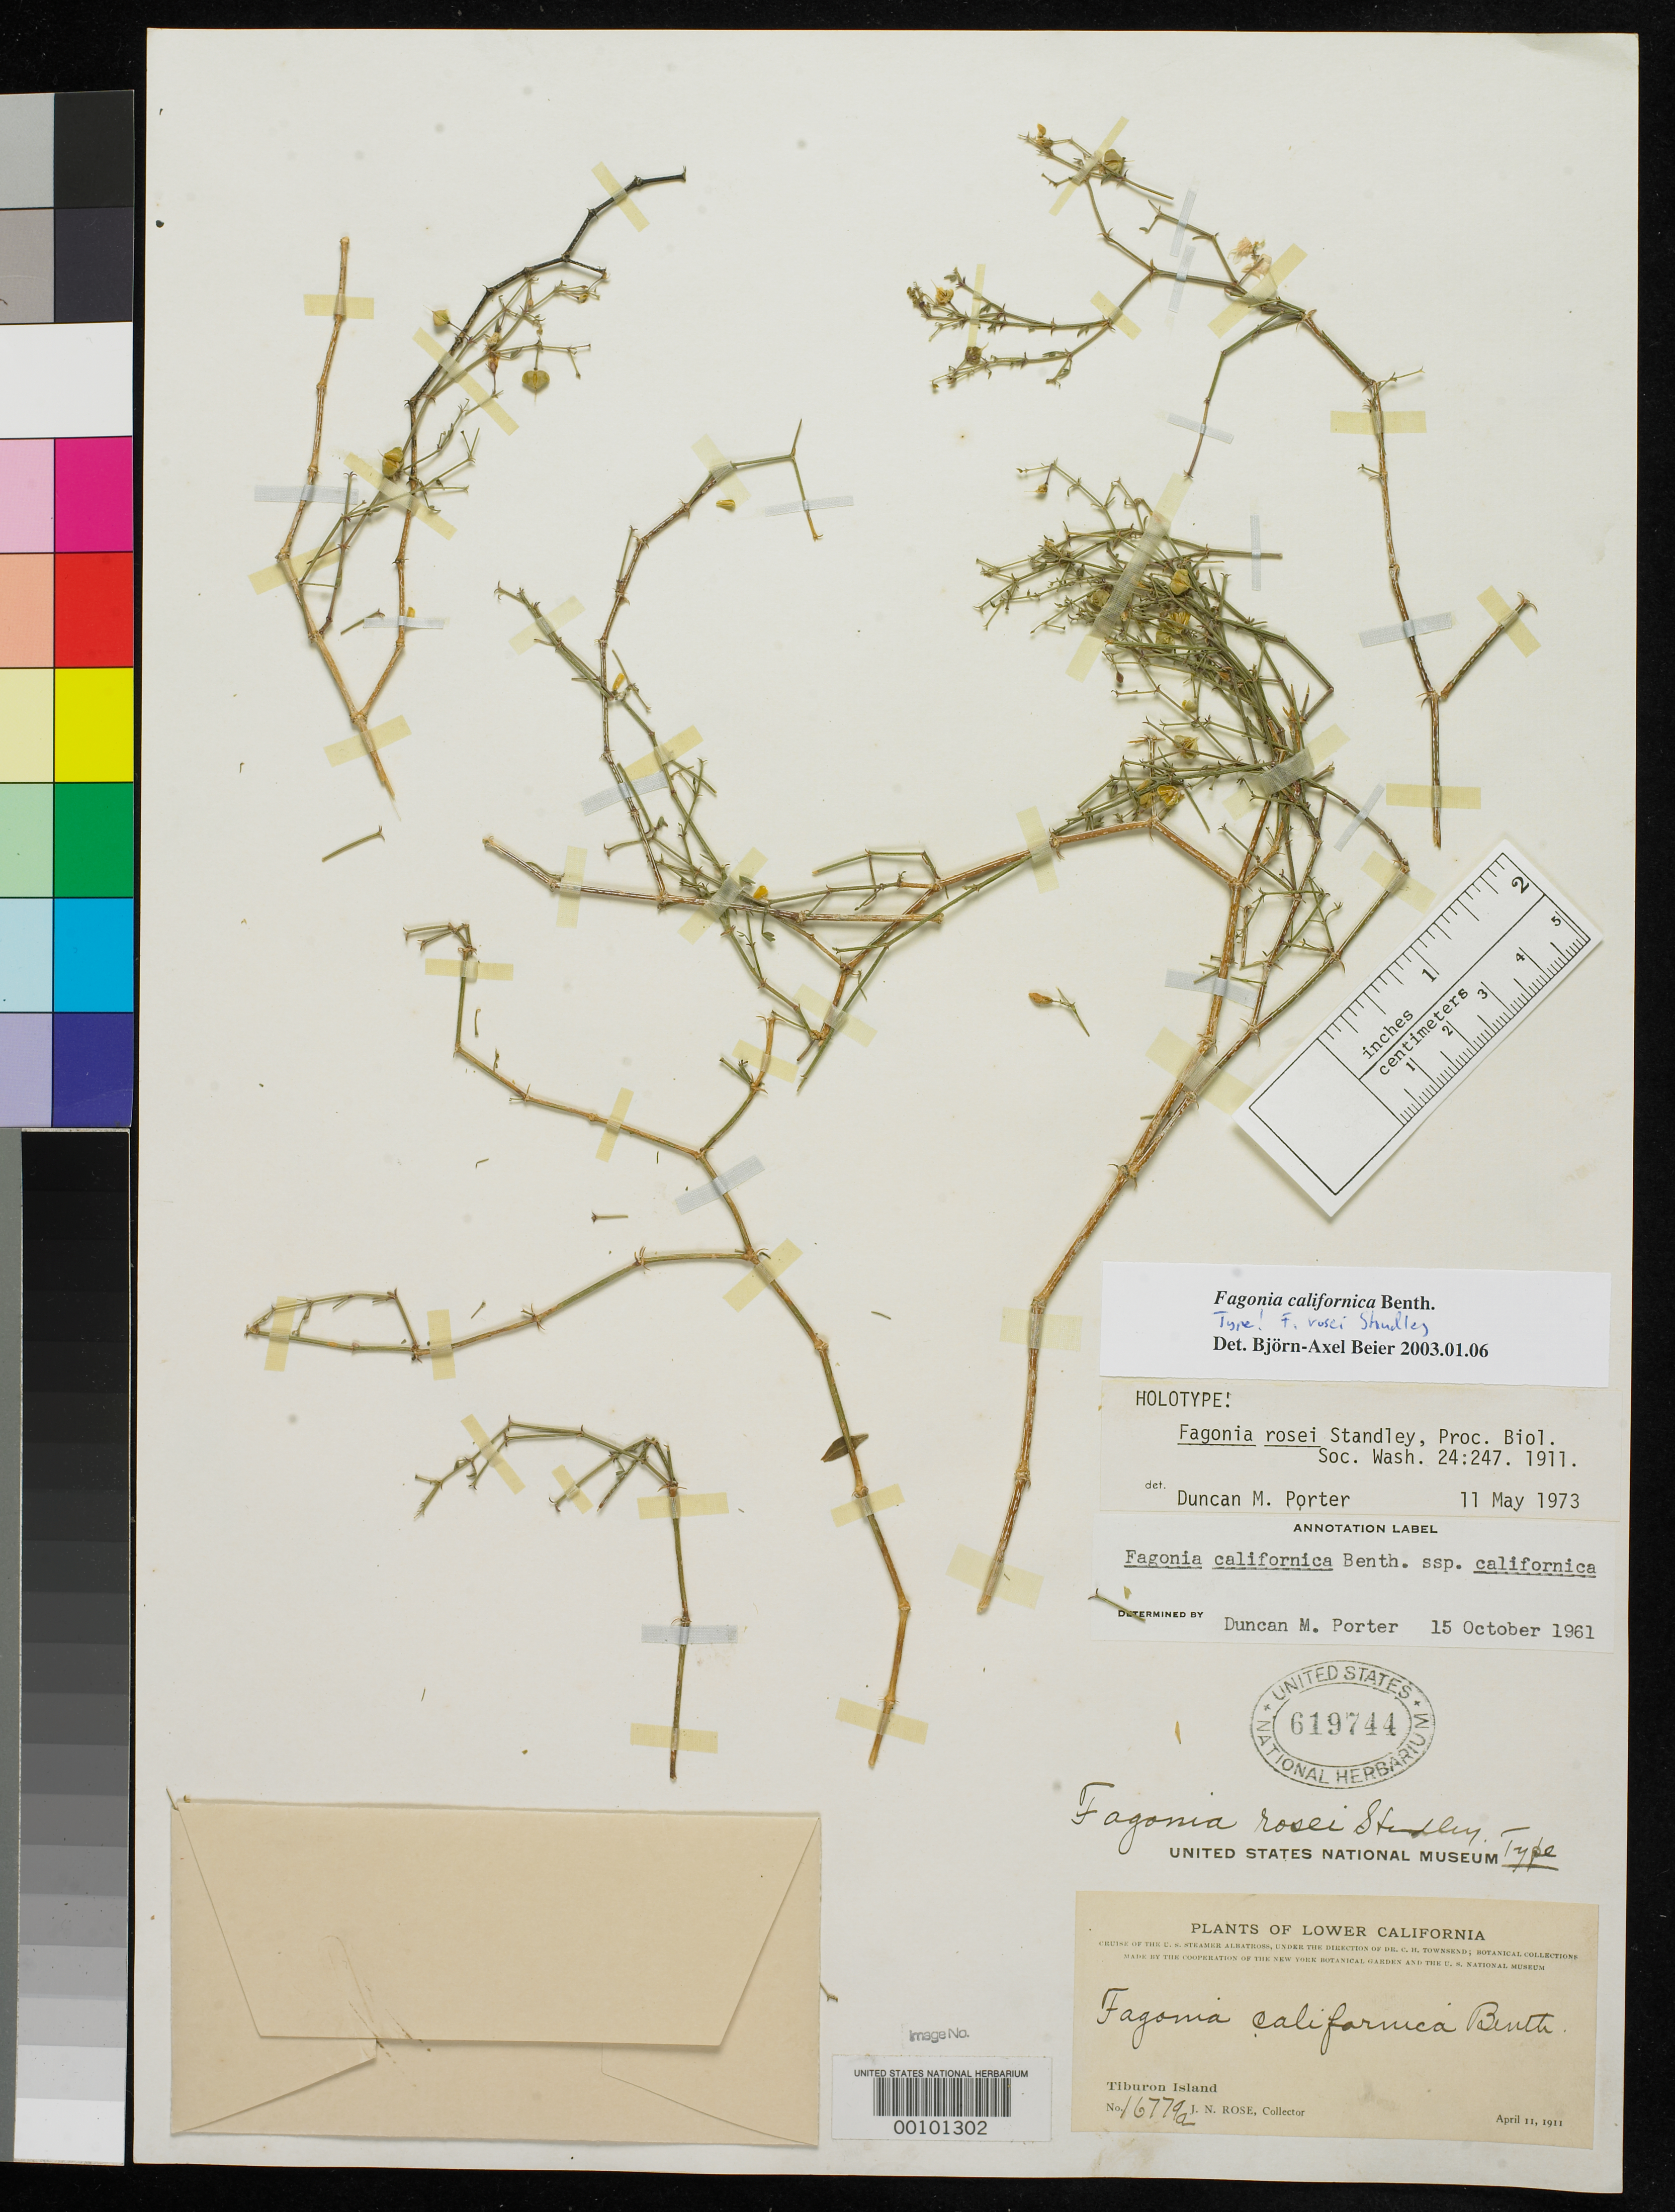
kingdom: Plantae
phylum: Tracheophyta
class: Magnoliopsida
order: Zygophyllales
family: Zygophyllaceae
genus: Fagonia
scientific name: Fagonia rosei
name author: Standl.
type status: Holotype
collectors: J. N. Rose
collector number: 16779 a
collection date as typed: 11 Apr 1911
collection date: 1911-04-11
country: Mexico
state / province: Baja California Norte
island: Tiburon Island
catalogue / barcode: US 619744